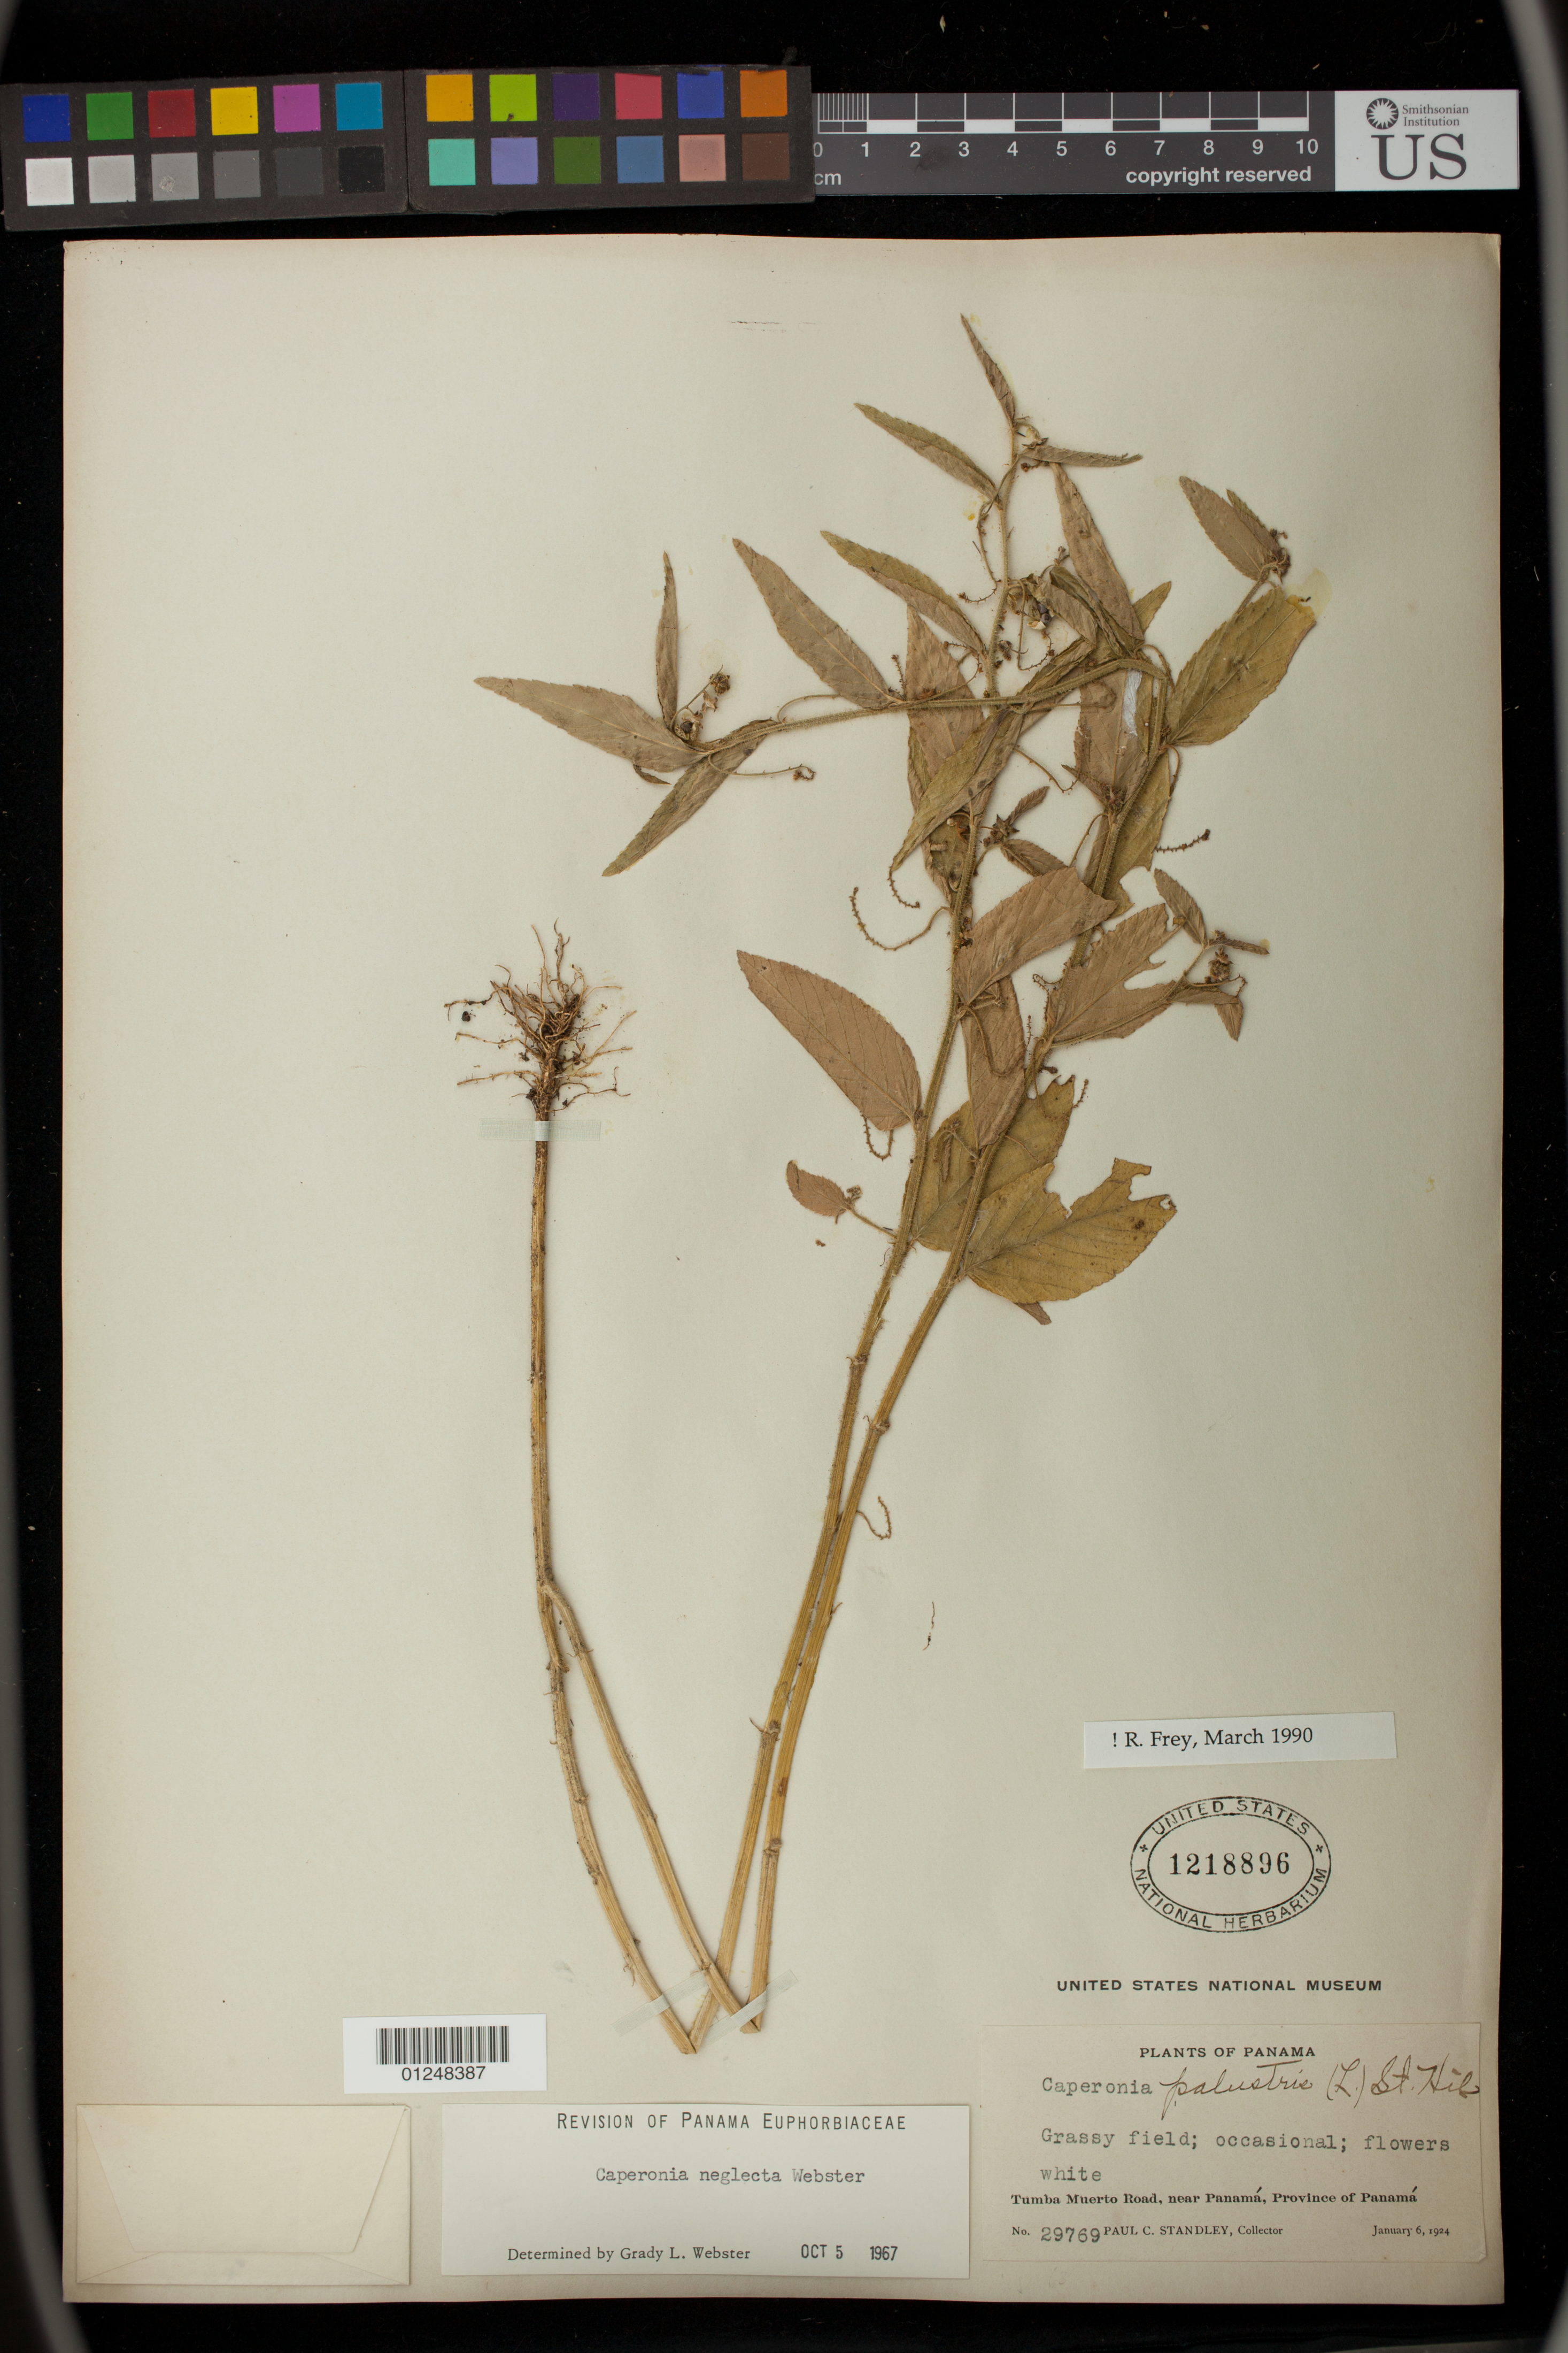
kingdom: Plantae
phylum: Tracheophyta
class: Magnoliopsida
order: Malpighiales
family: Euphorbiaceae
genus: Caperonia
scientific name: Caperonia neglecta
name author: G.L. Webster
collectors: P. C. Standley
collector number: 29769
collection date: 1924-01-06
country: Panama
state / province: Panamá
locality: Tumba Muerto Road, near Panama [City]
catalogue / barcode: US 1218896